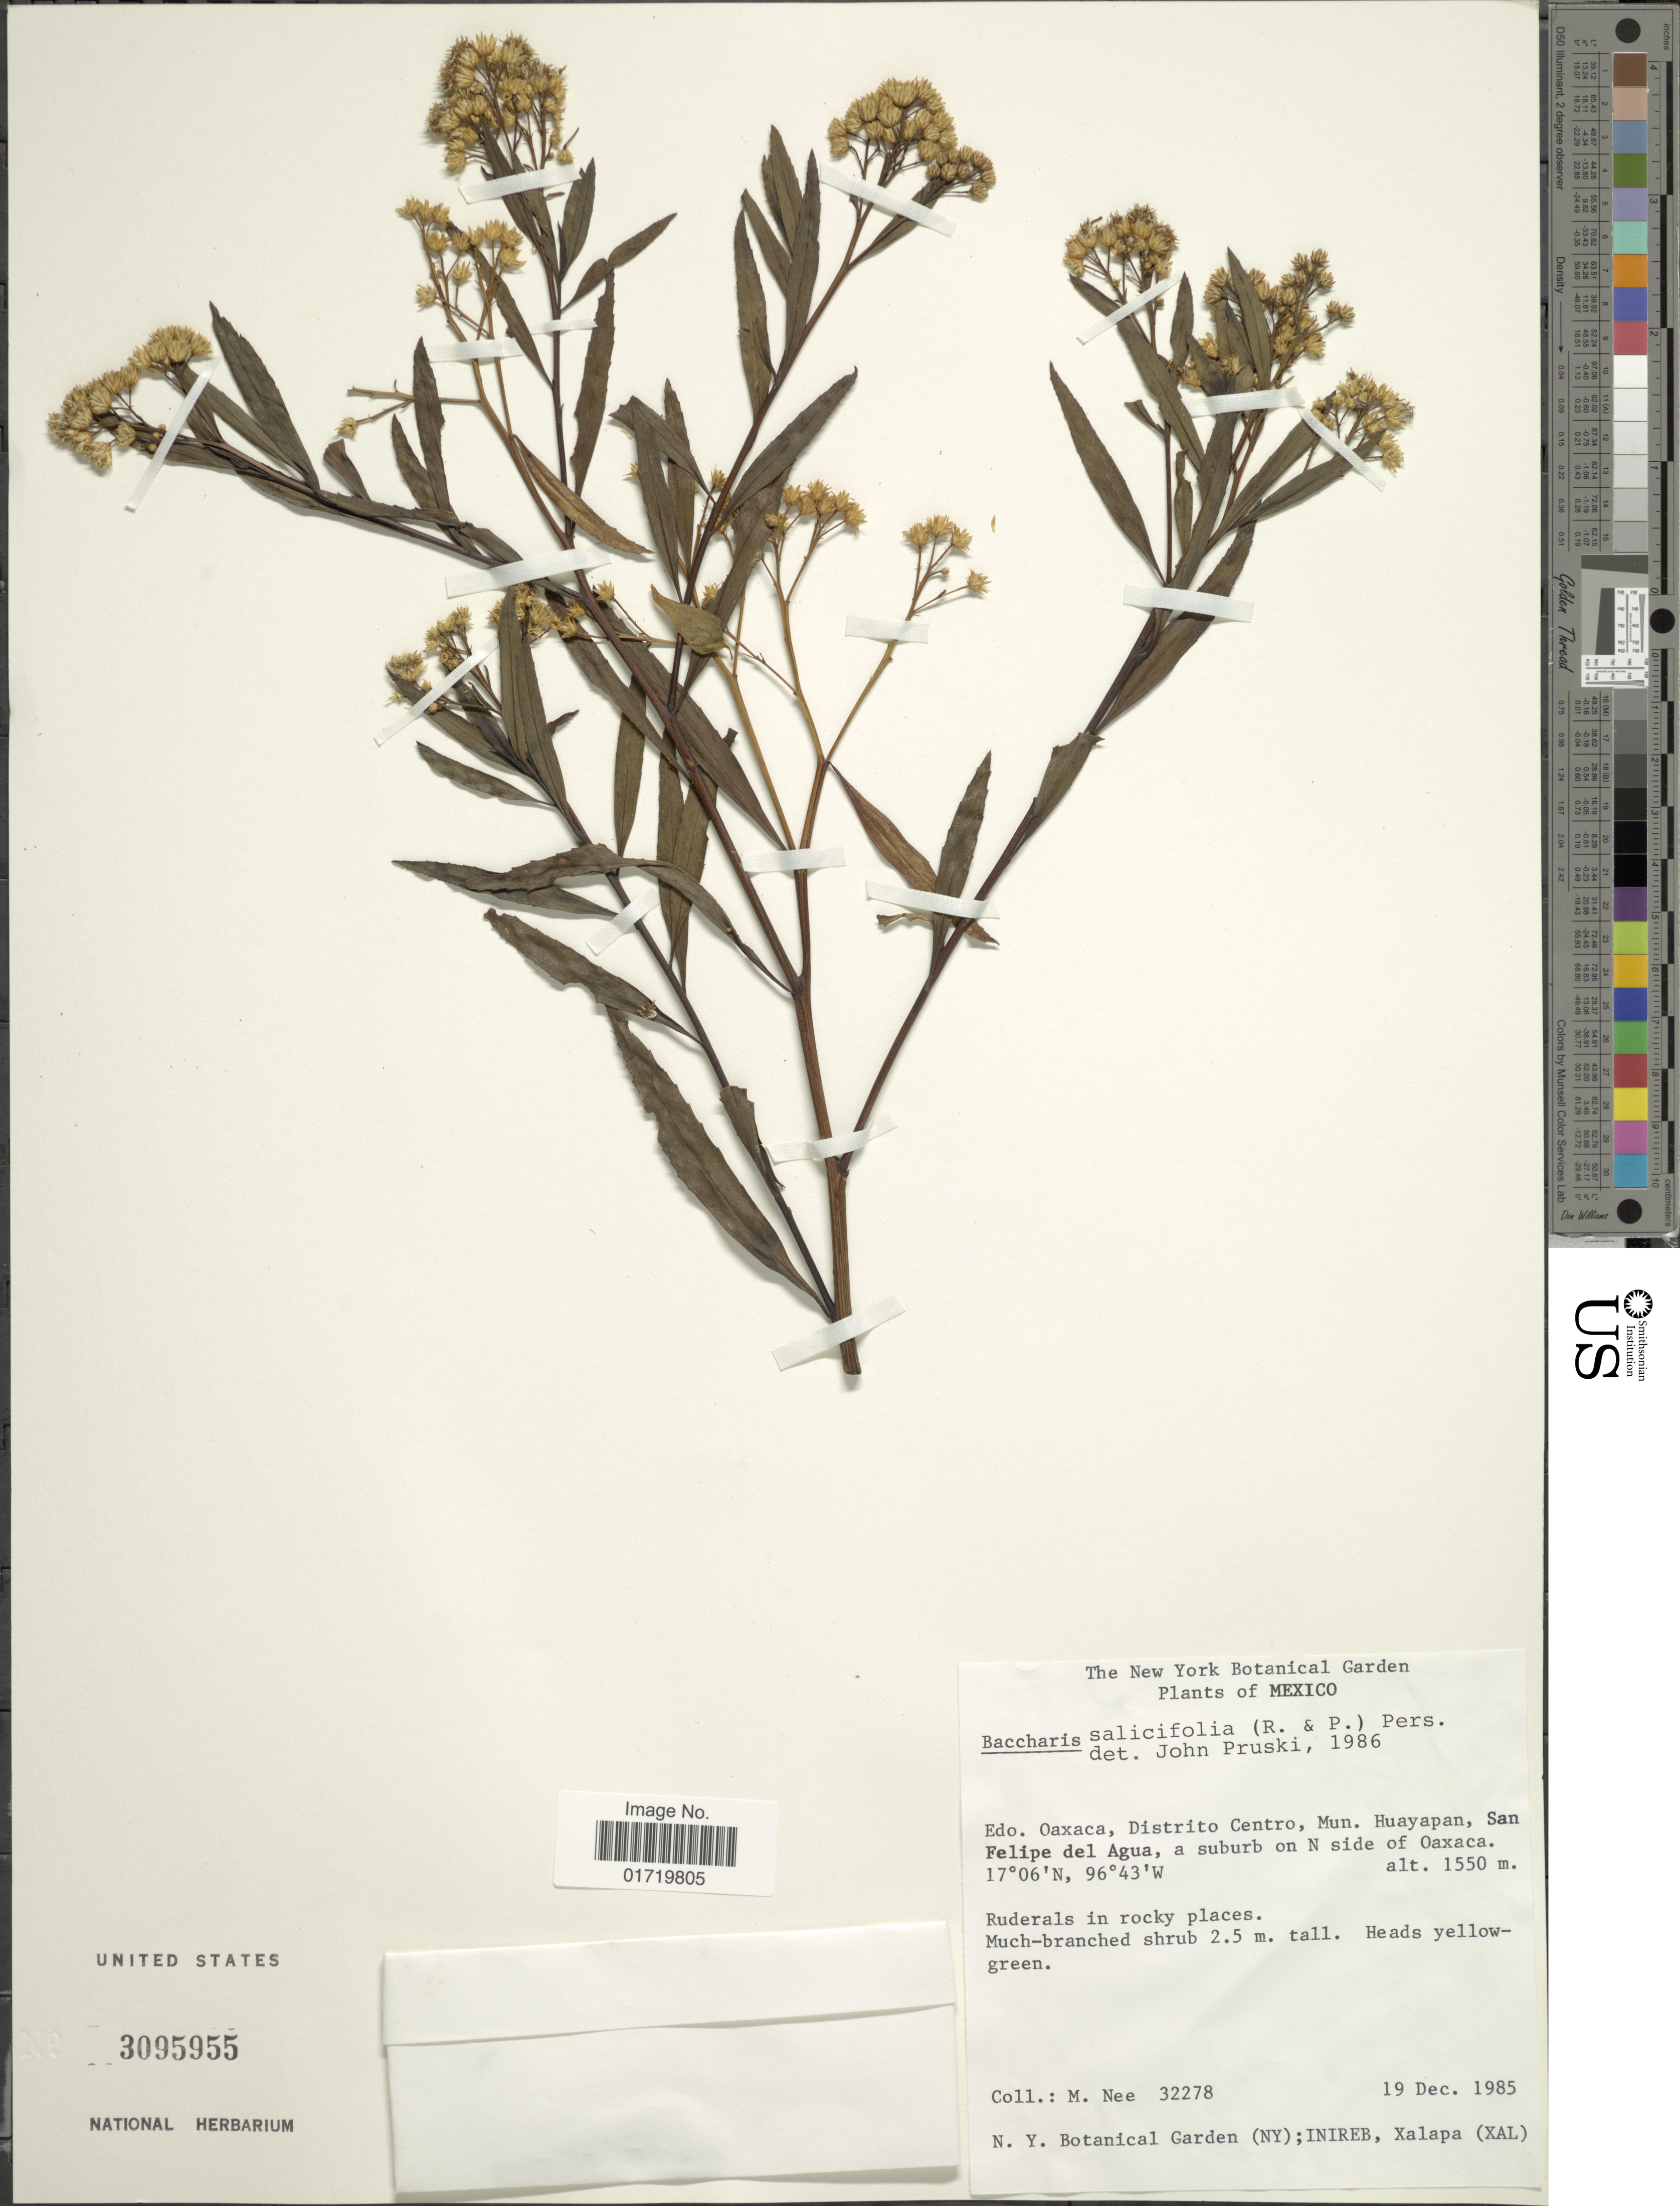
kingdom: Plantae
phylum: Tracheophyta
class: Magnoliopsida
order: Asterales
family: Asteraceae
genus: Baccharis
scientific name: Baccharis salicifolia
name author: (Ruiz & Pav.) Pers.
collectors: M. Nee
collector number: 32278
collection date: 1985-12-19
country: Mexico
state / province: Oaxaca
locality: Edo. Oaxaca, Distrito Centro, Mun. Huayapan, San Felipe del Agua, a suburb on N side of Oaxaca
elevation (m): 1550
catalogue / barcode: US 3095955